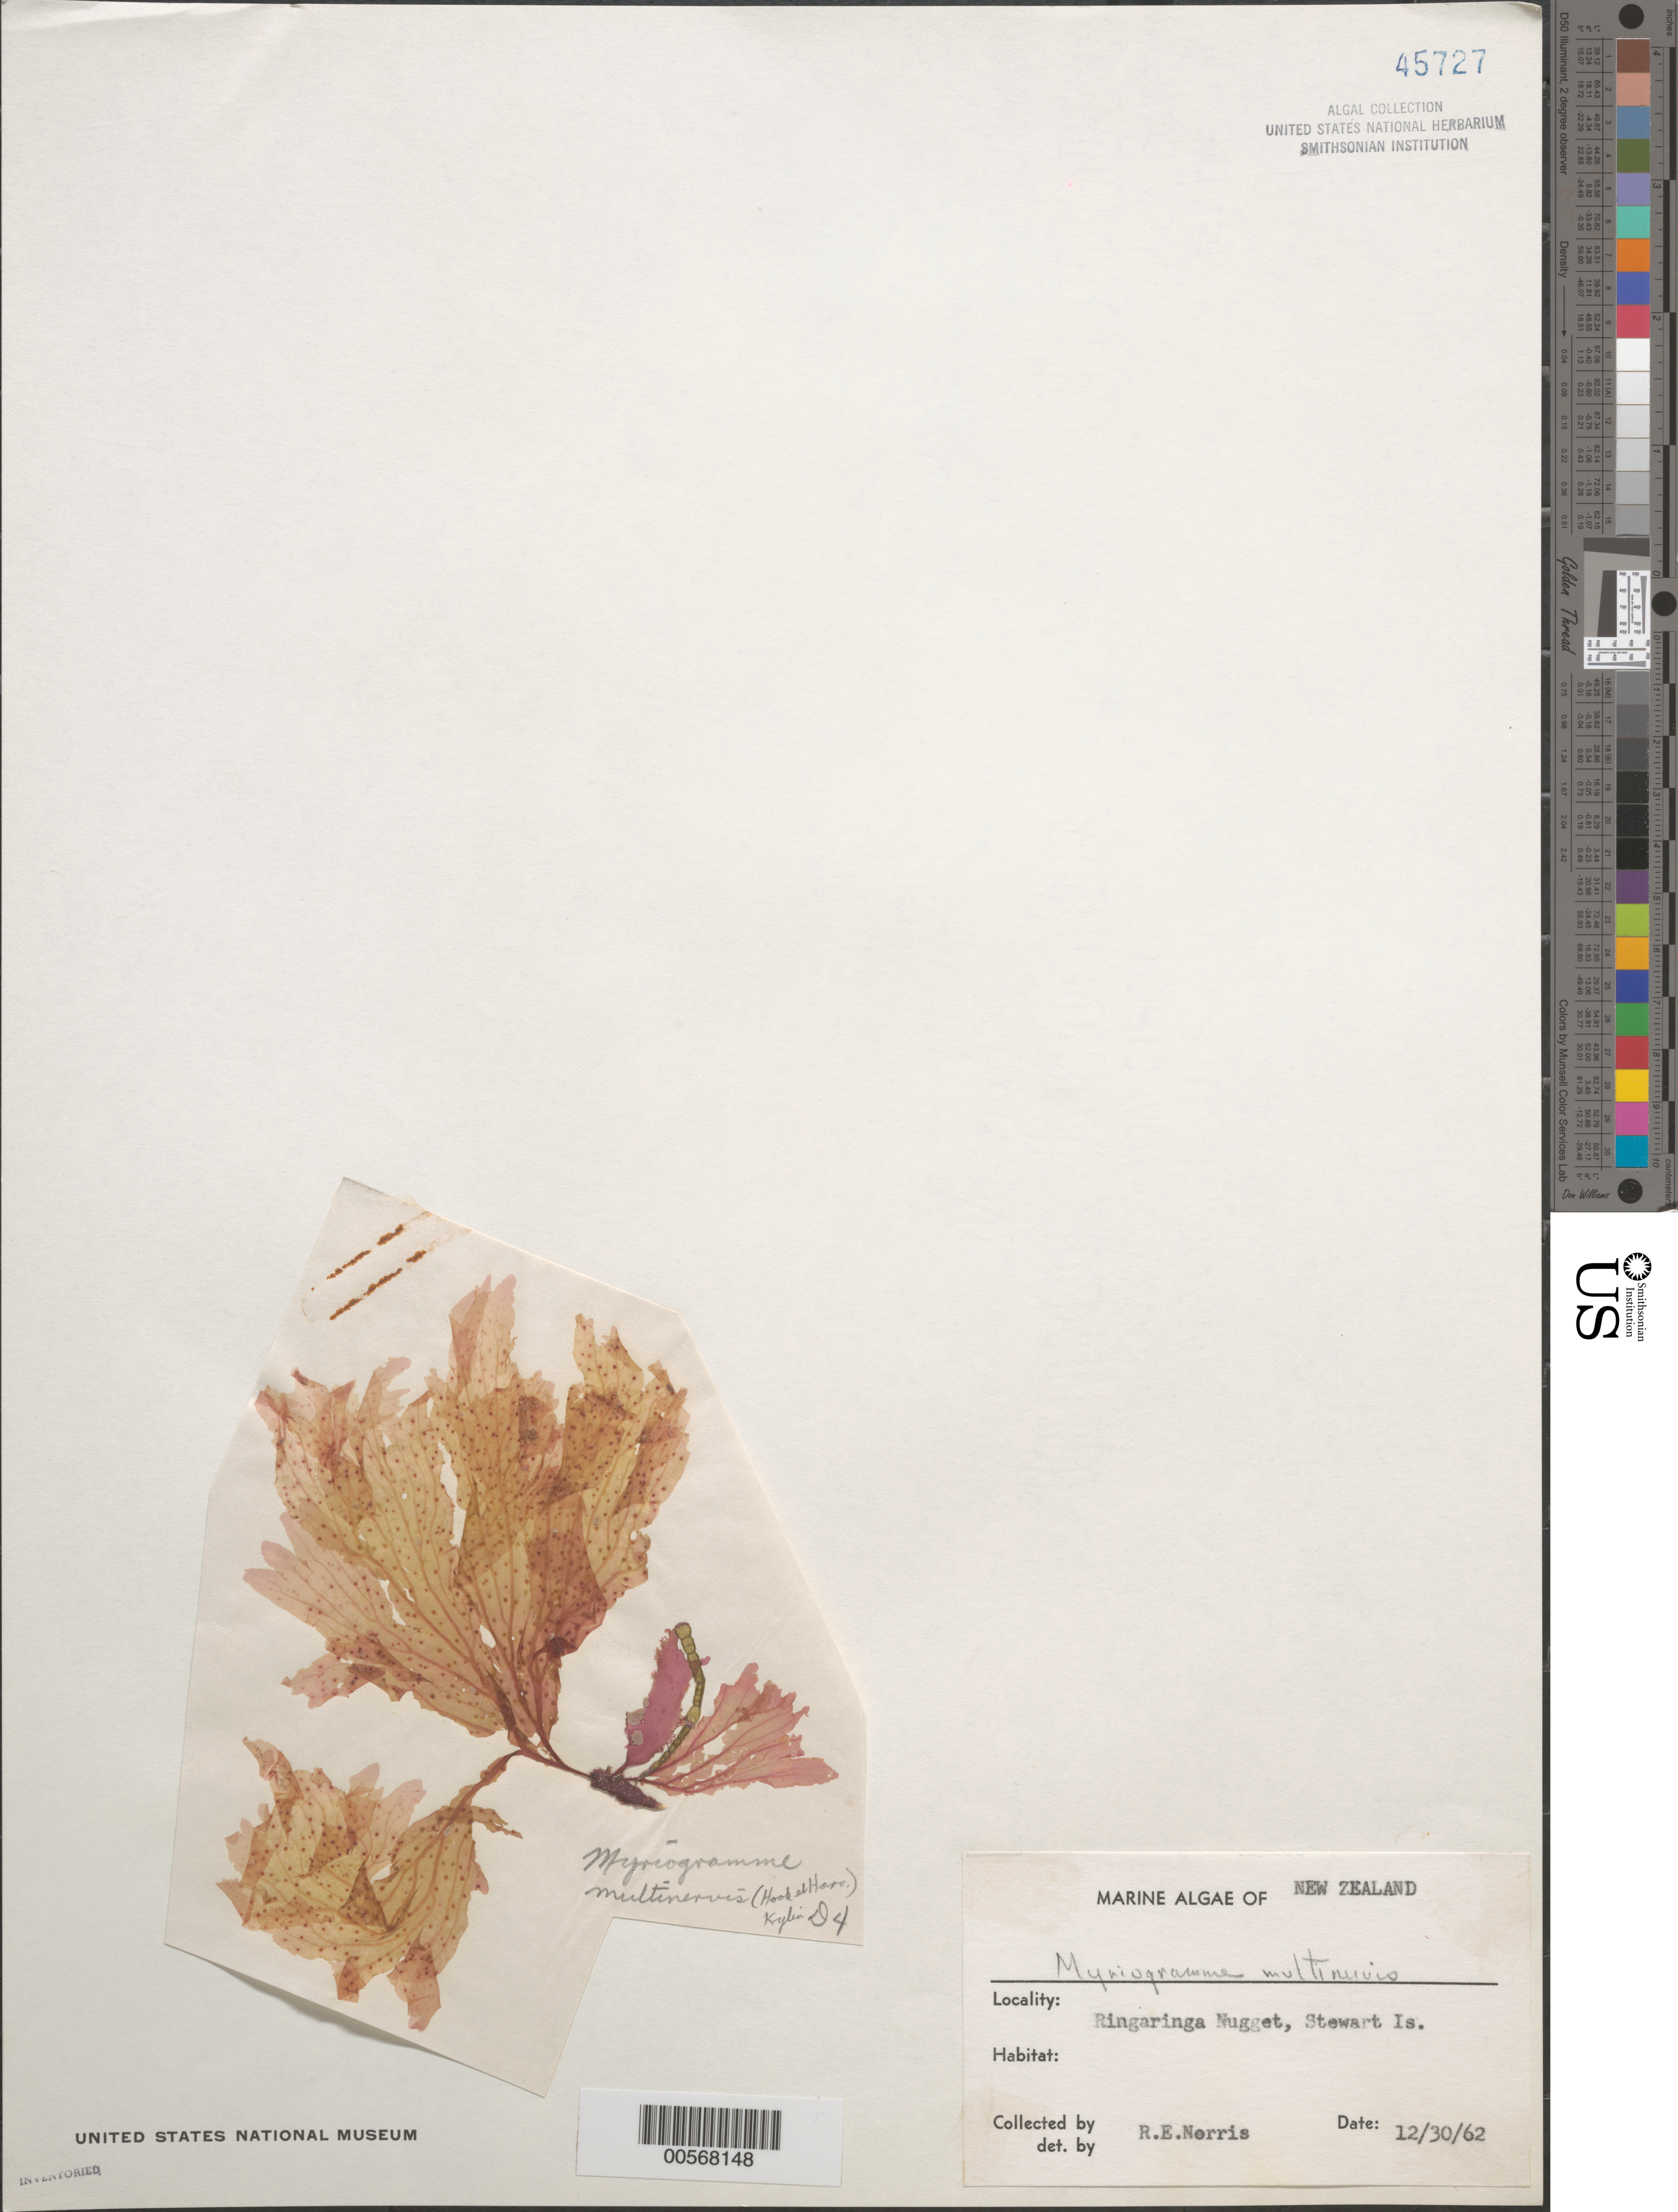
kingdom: Plantae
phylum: Rhodophyta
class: Florideophyceae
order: Ceramiales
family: Delesseriaceae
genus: Schizoseris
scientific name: Schizoseris dichotoma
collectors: R. E. Norris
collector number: D-4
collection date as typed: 30 Dec 1962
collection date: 1962-12-30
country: New Zealand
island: Stewart Island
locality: Ringaringa Nugget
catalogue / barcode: US 45727